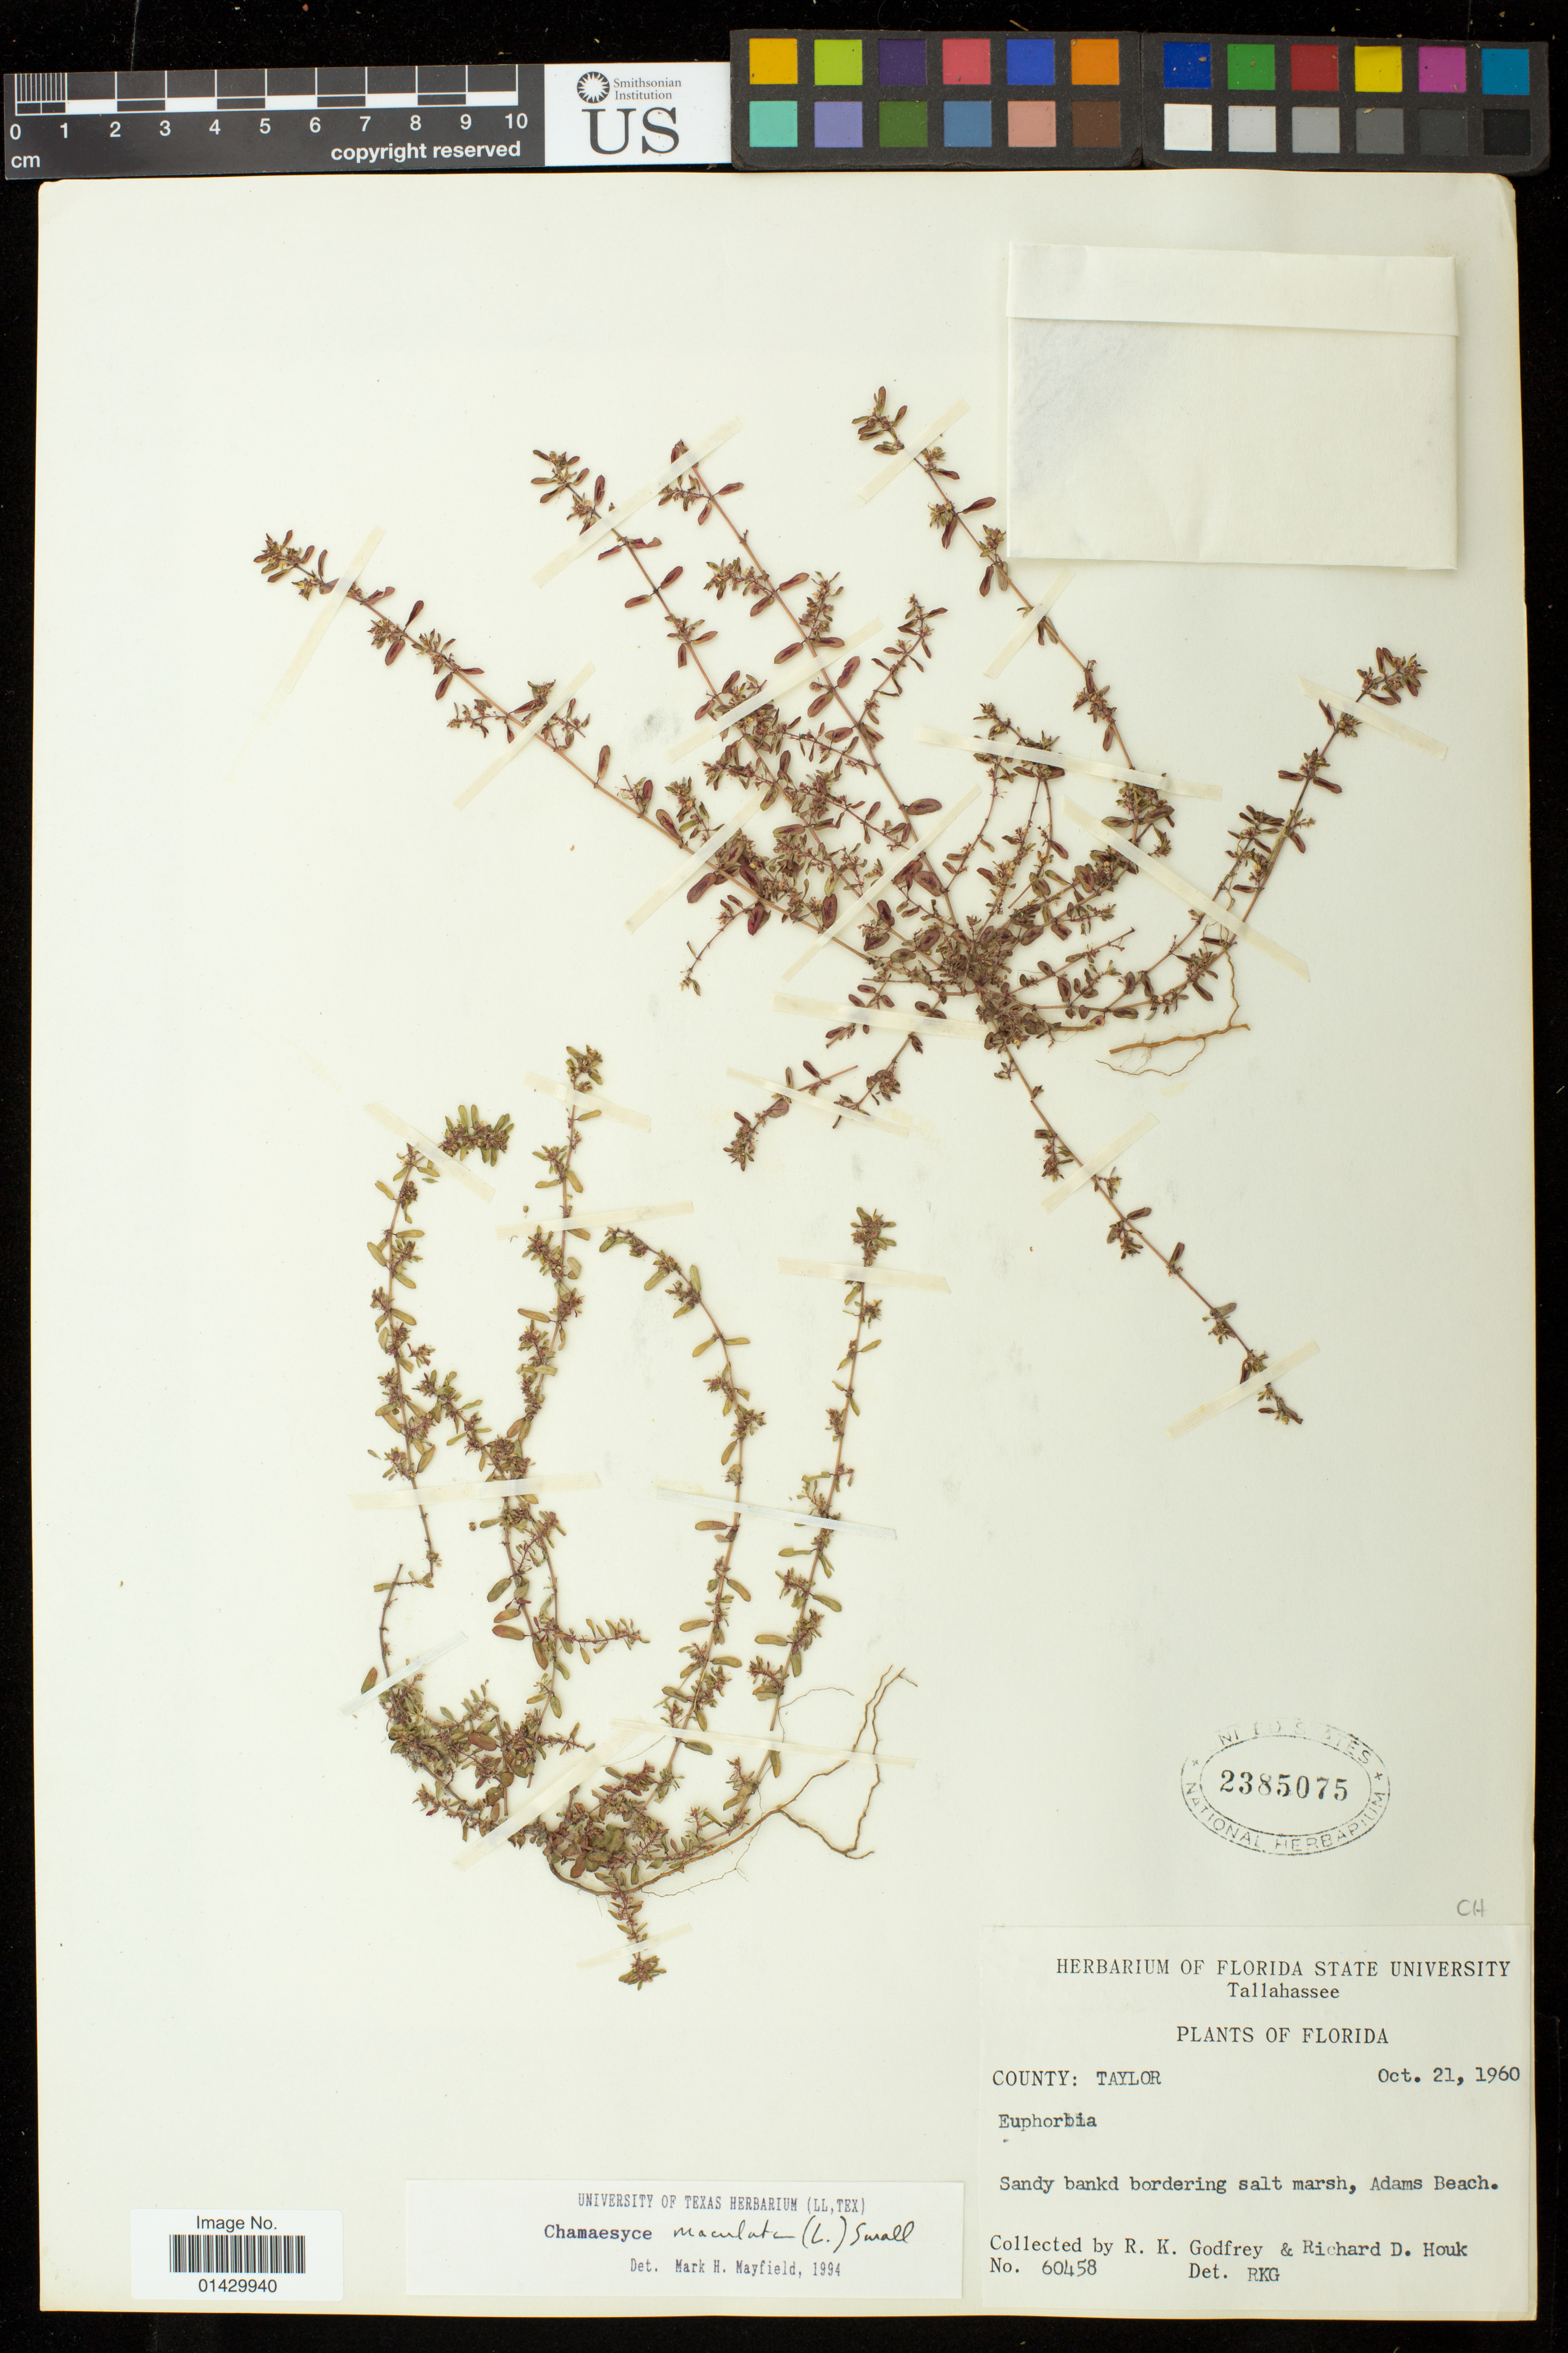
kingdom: Plantae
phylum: Tracheophyta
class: Magnoliopsida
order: Malpighiales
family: Euphorbiaceae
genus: Euphorbia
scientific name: Euphorbia maculata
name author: L.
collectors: R. K. Godfrey & R. Houk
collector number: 60458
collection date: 1960-10-21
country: United States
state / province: Florida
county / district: Taylor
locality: Sandy banks bordering salt marsh, Adams Beach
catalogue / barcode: US 2385075